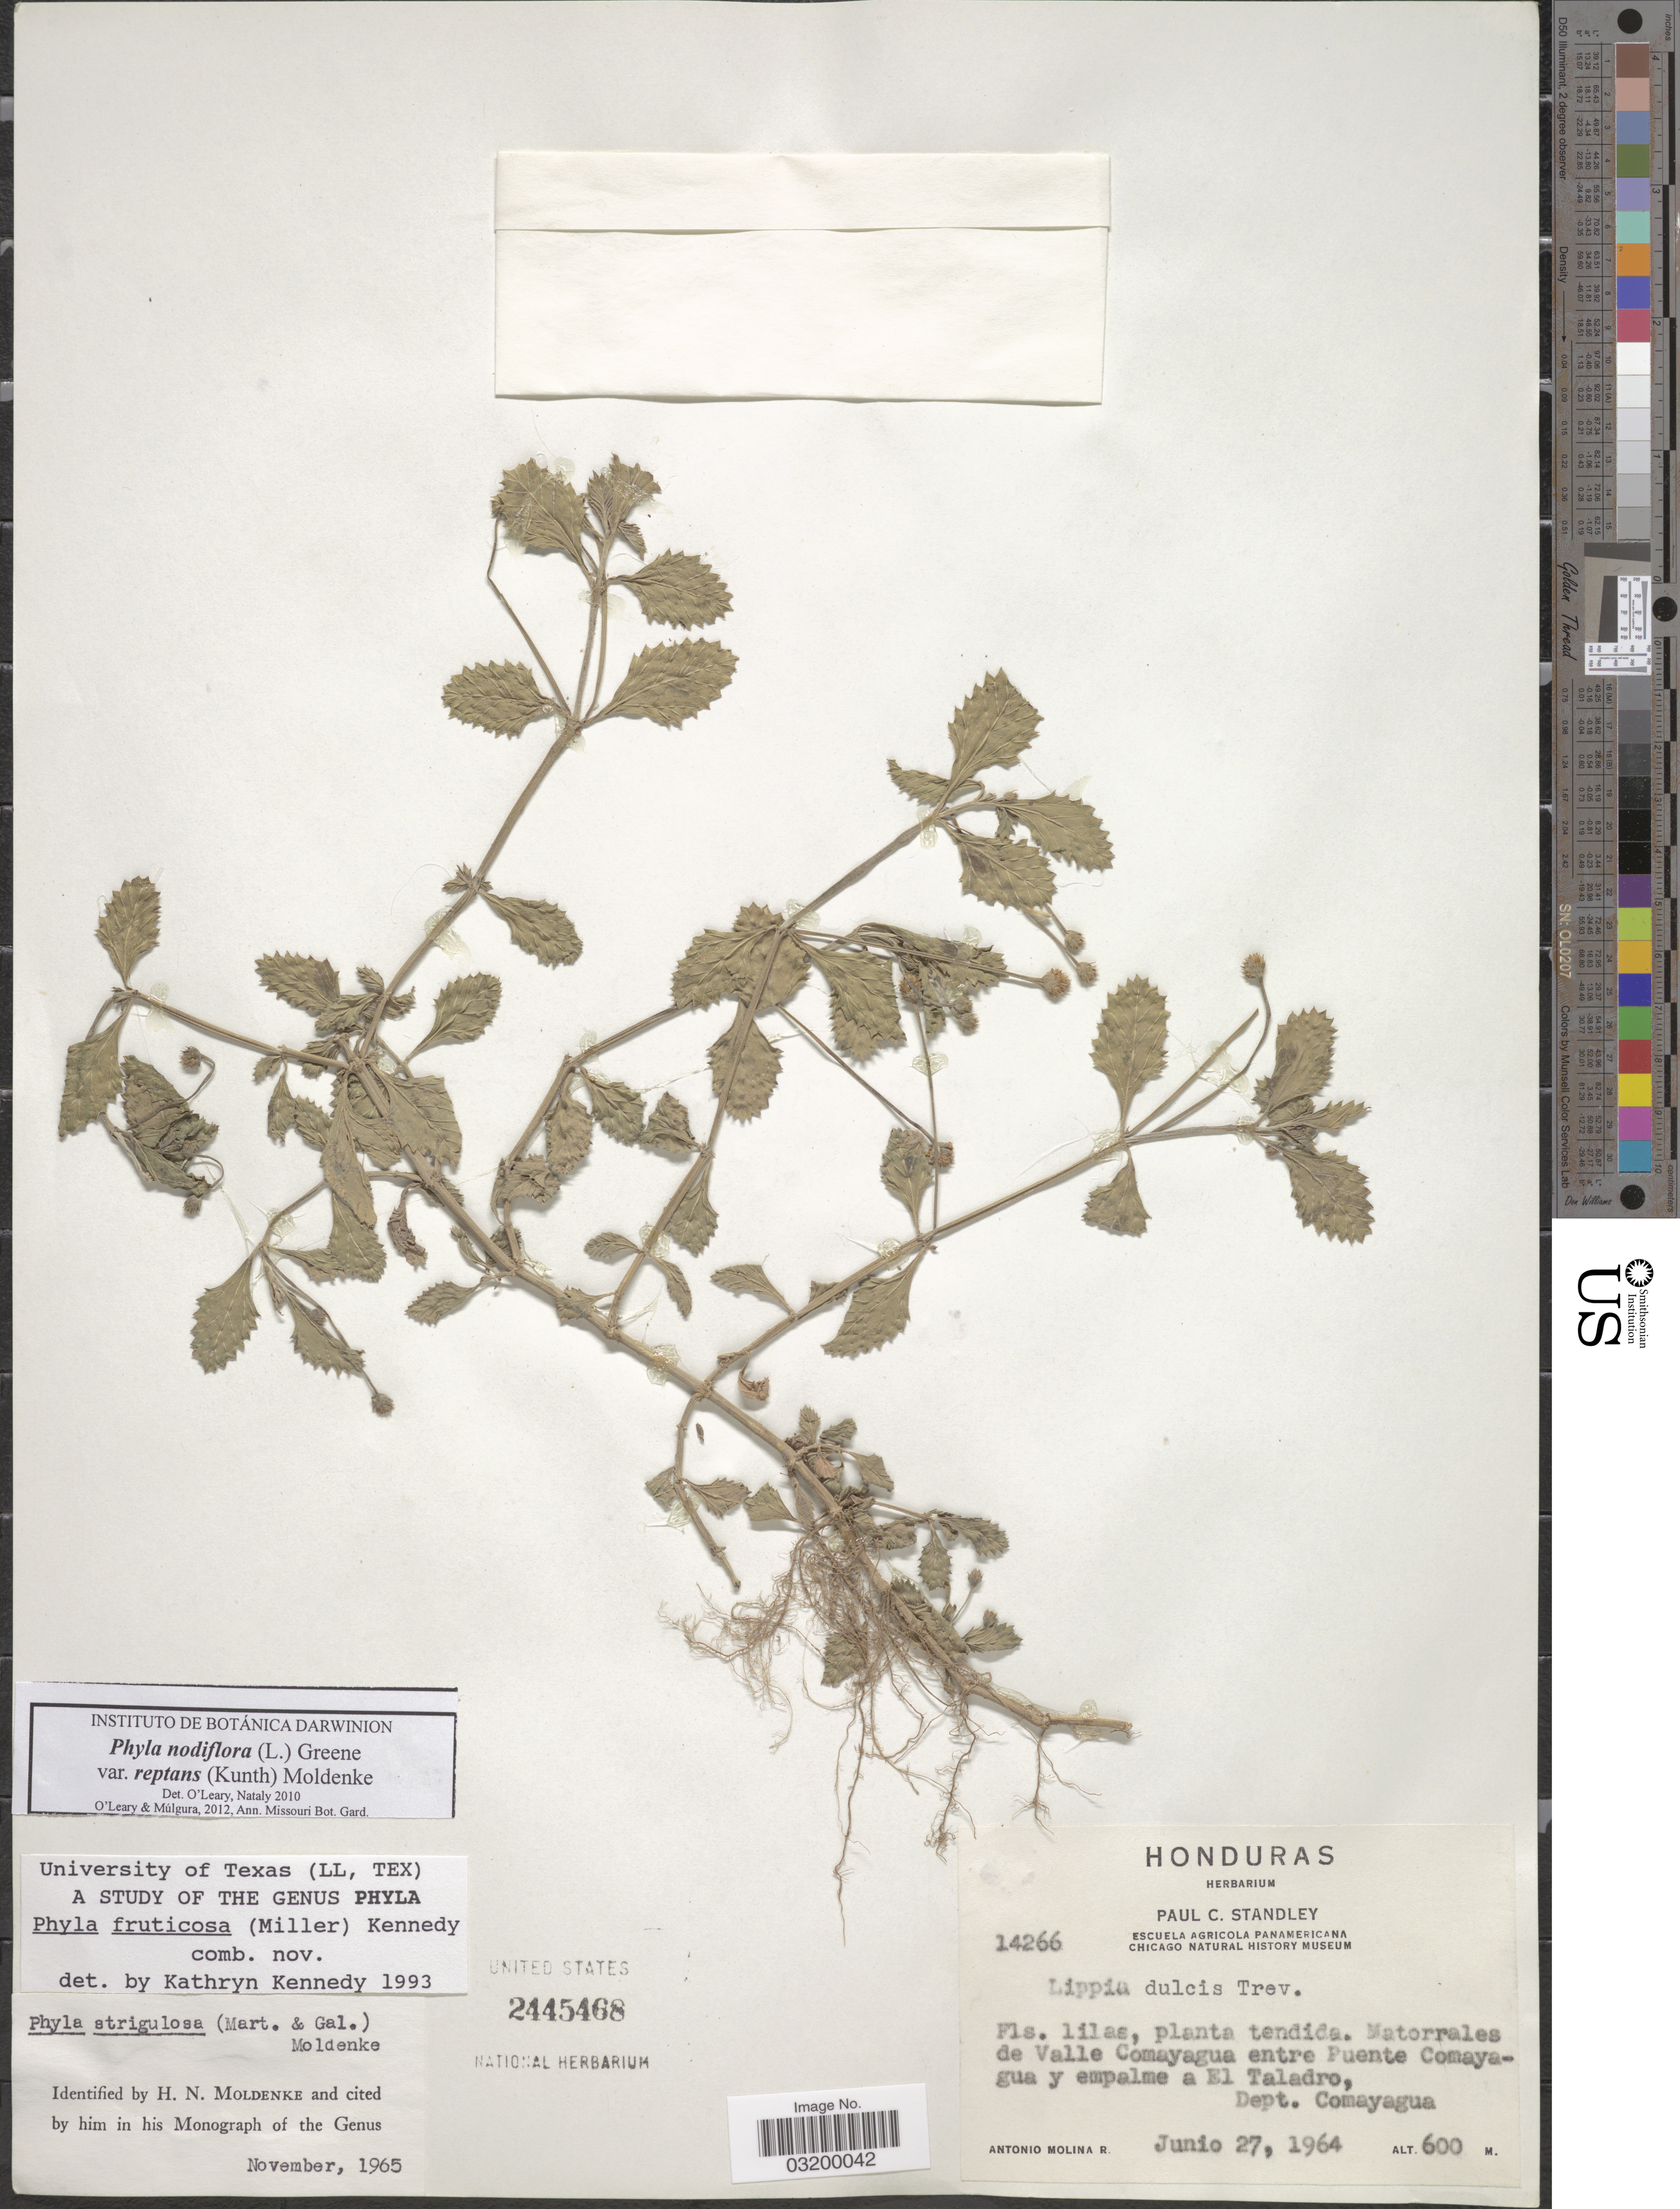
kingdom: Plantae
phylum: Tracheophyta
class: Magnoliopsida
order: Lamiales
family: Verbenaceae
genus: Phyla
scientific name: Phyla nodiflora var. reptans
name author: (Kunth) Moldenke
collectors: A. Molina R.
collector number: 14266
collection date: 1964-06-27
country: Honduras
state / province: Comayagua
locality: Matorrales de Valle Comayagua entre Puente Comayagua y empalme a El Taladro, Dept. Comayagua.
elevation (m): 600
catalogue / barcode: US 2445468